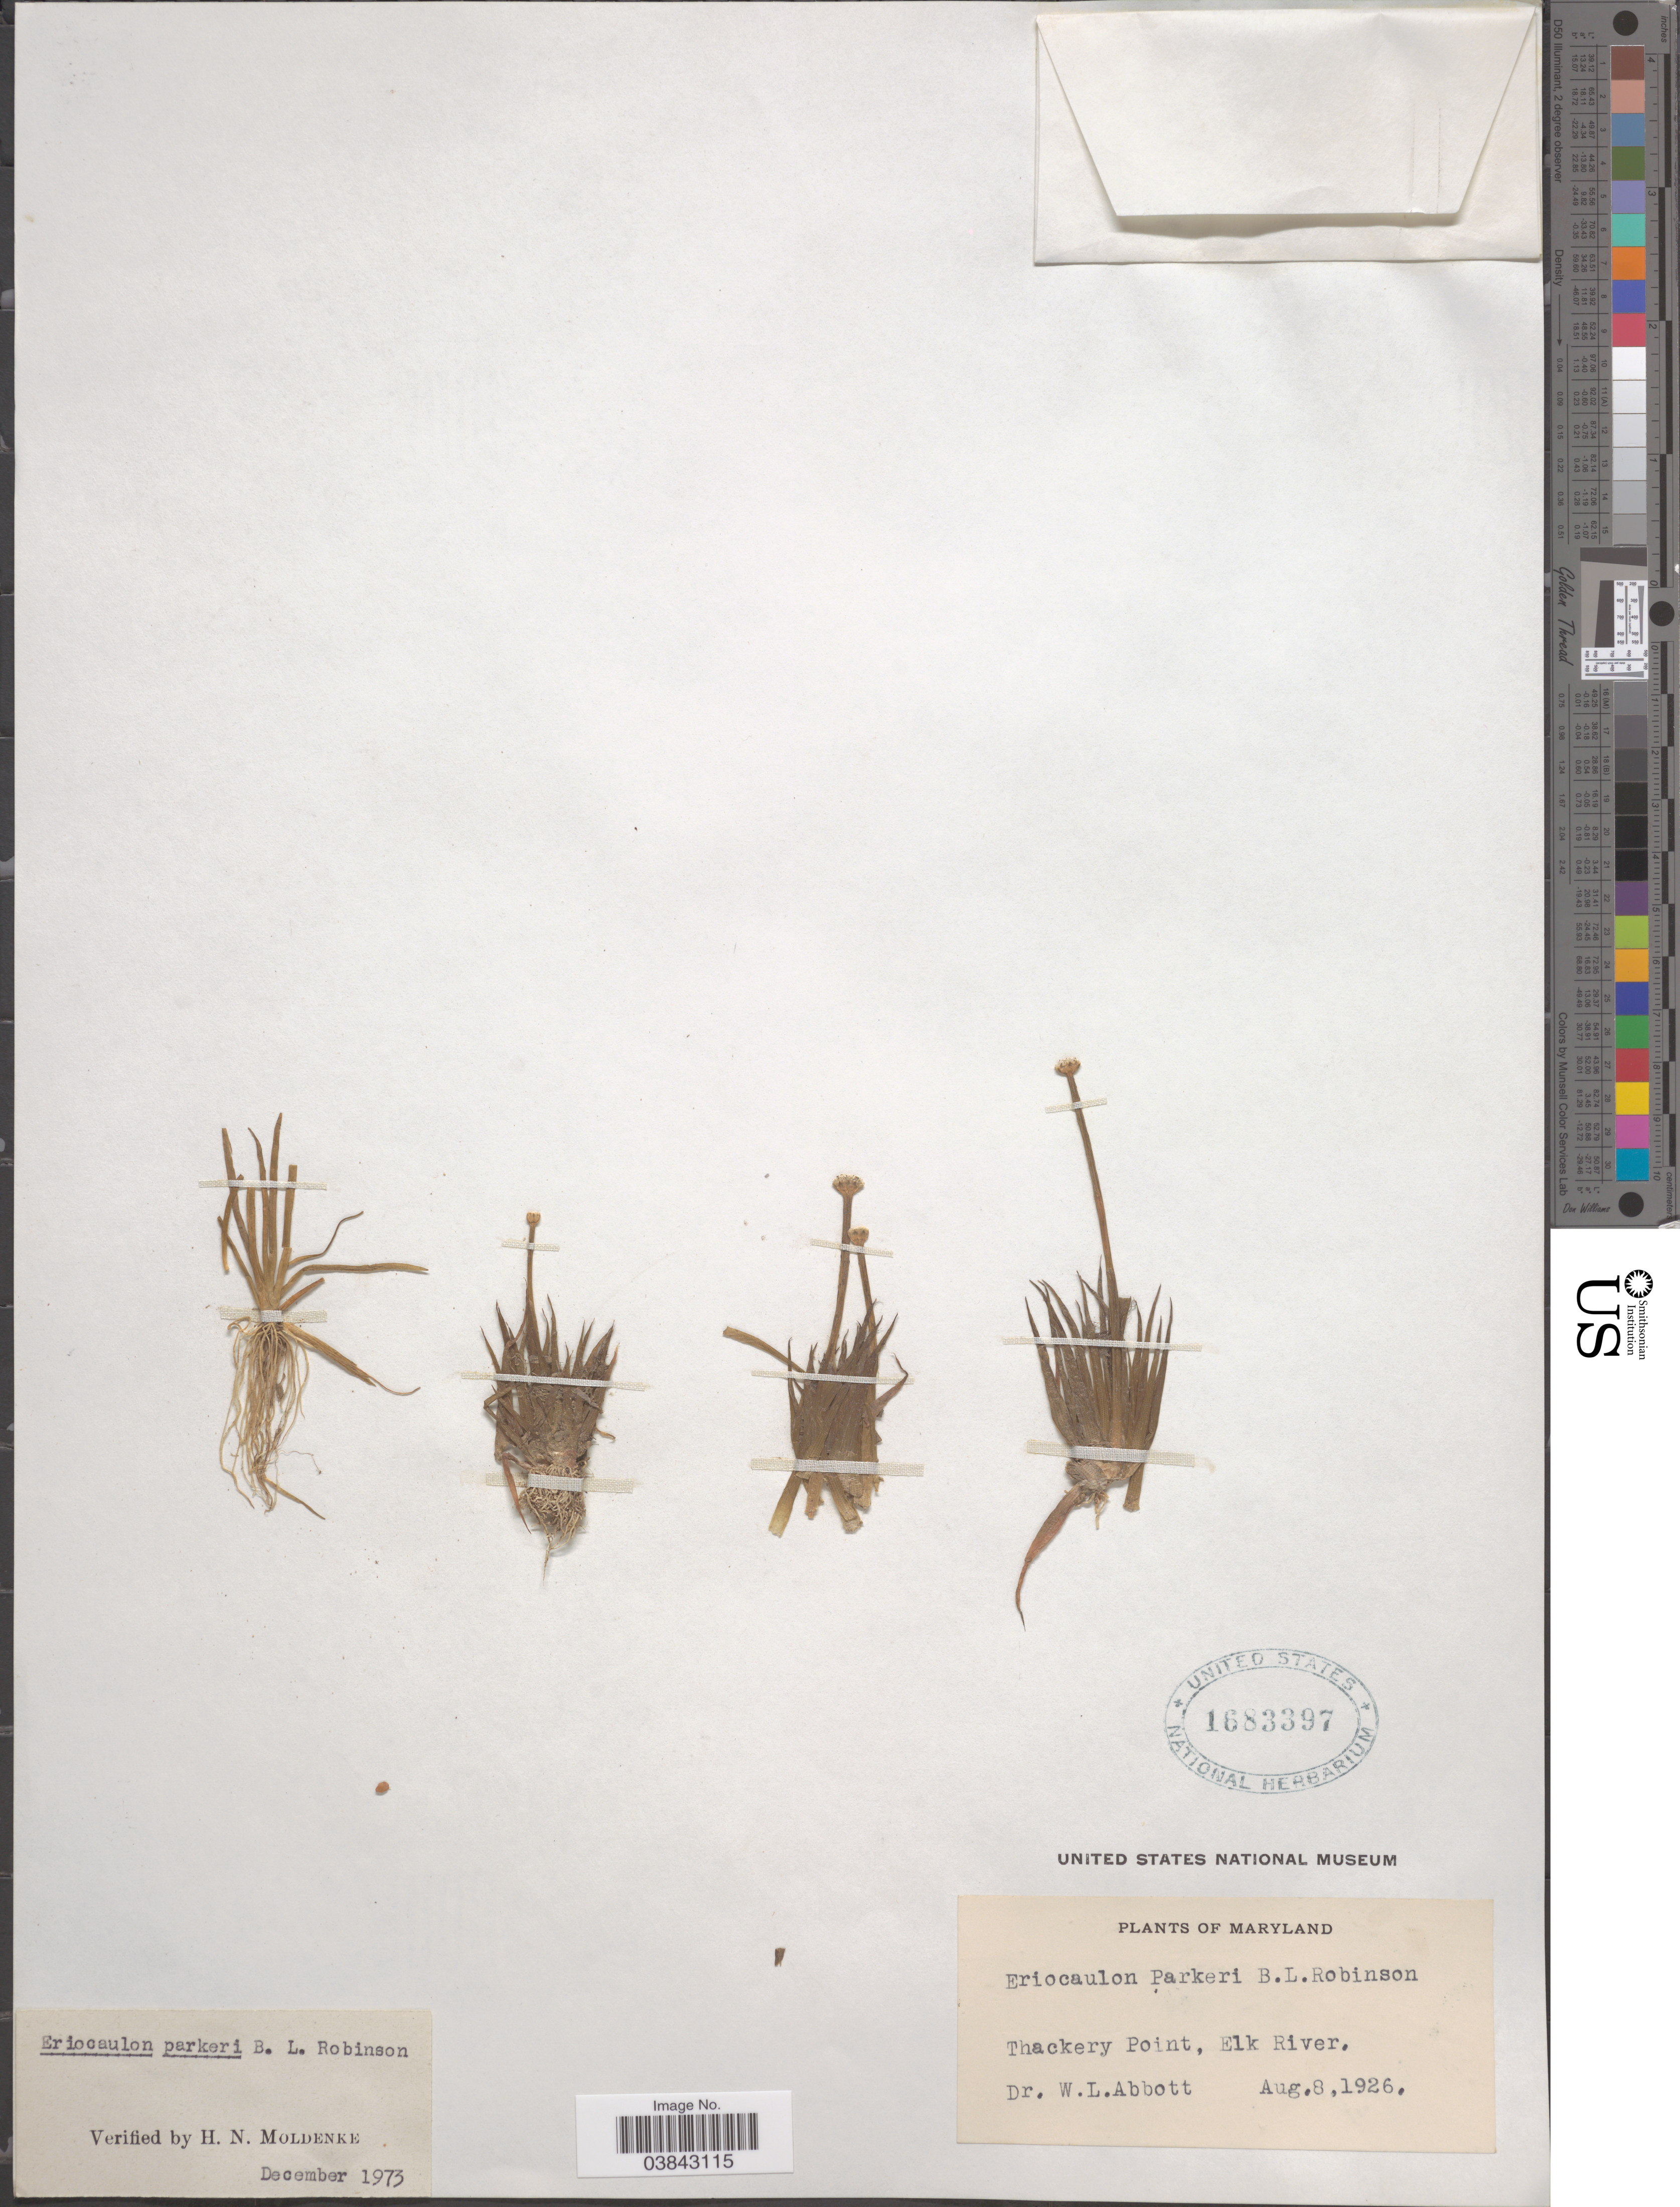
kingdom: Plantae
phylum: Tracheophyta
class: Liliopsida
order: Poales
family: Eriocaulaceae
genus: Eriocaulon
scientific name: Eriocaulon parkeri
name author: B.L. Rob.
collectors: W. L. Abbott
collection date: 1926-08-08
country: United States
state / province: Maryland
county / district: Cecil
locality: Thackery Point, Elk River.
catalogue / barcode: US 1683397